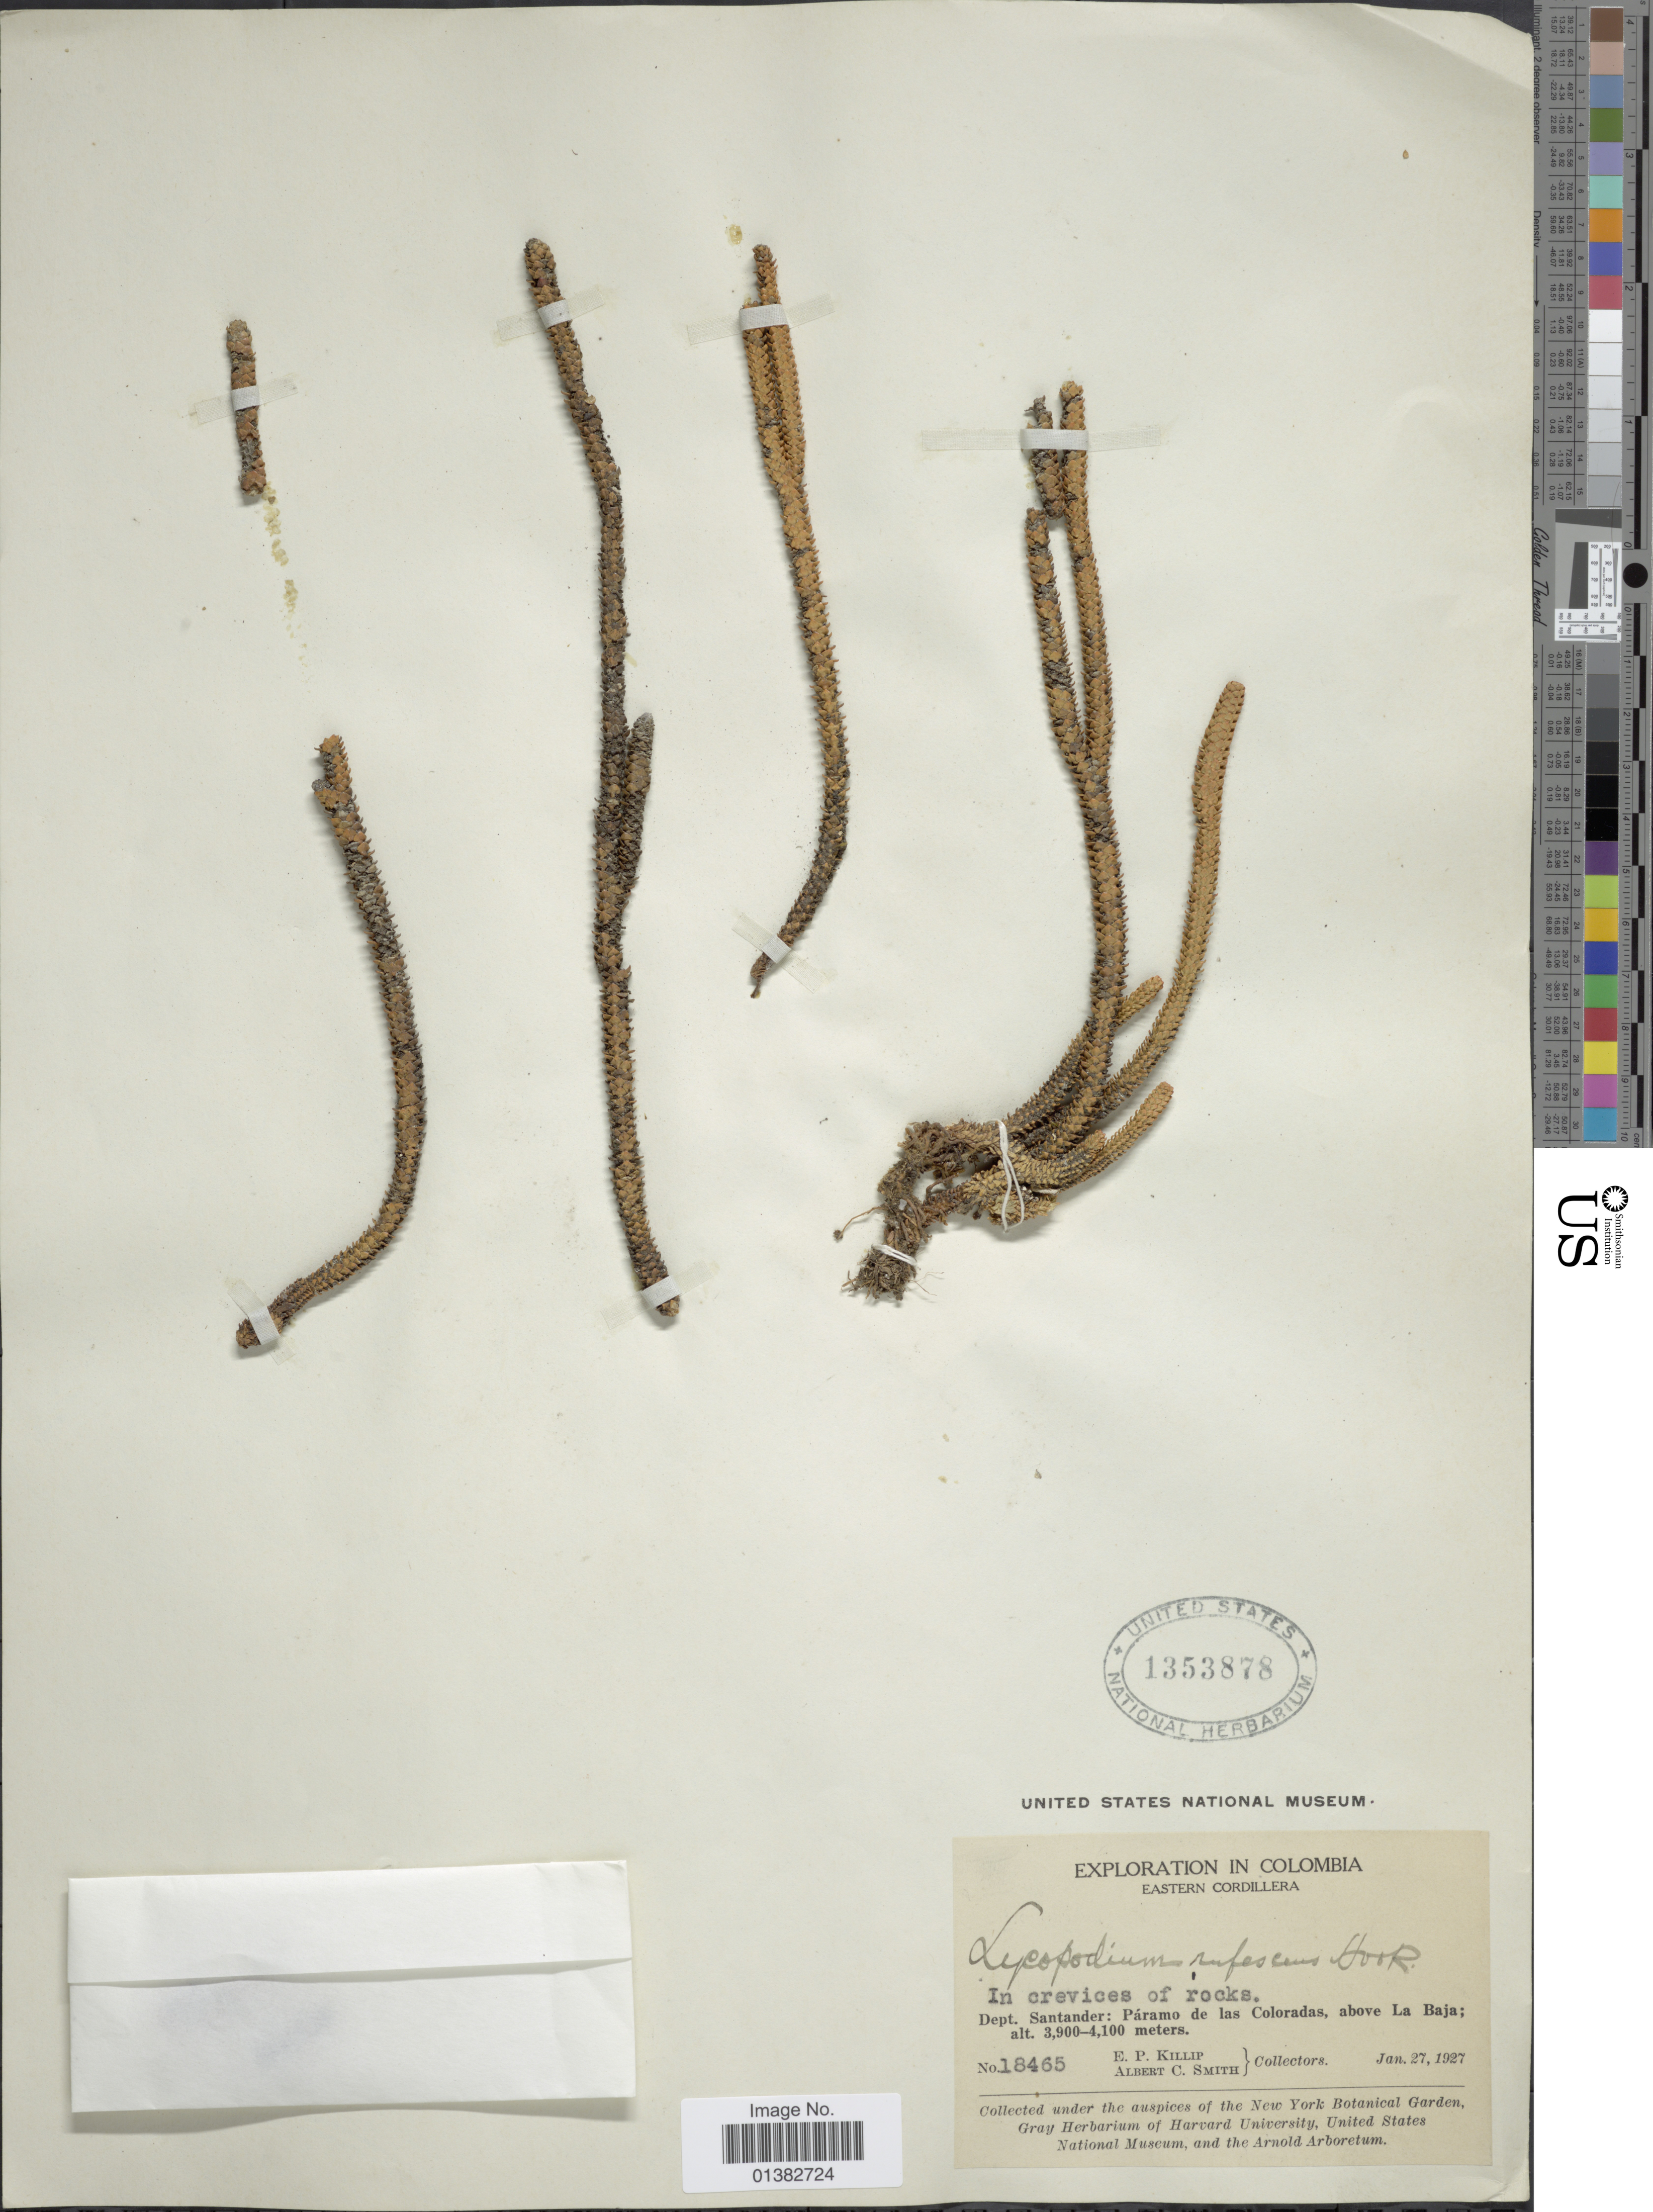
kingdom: Plantae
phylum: Tracheophyta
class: Lycopodiopsida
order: Lycopodiales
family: Lycopodiaceae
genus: Phlegmariurus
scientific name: Phlegmariurus rufescens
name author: (Hook.) B. Øllg.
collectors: E. P. Killip & A. C. Smith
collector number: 18465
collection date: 1927-01-27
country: Colombia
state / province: Santander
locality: Eastern Cordillera, Páramo de las Coloradas, above La Baja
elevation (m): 3900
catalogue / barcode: US 1353878